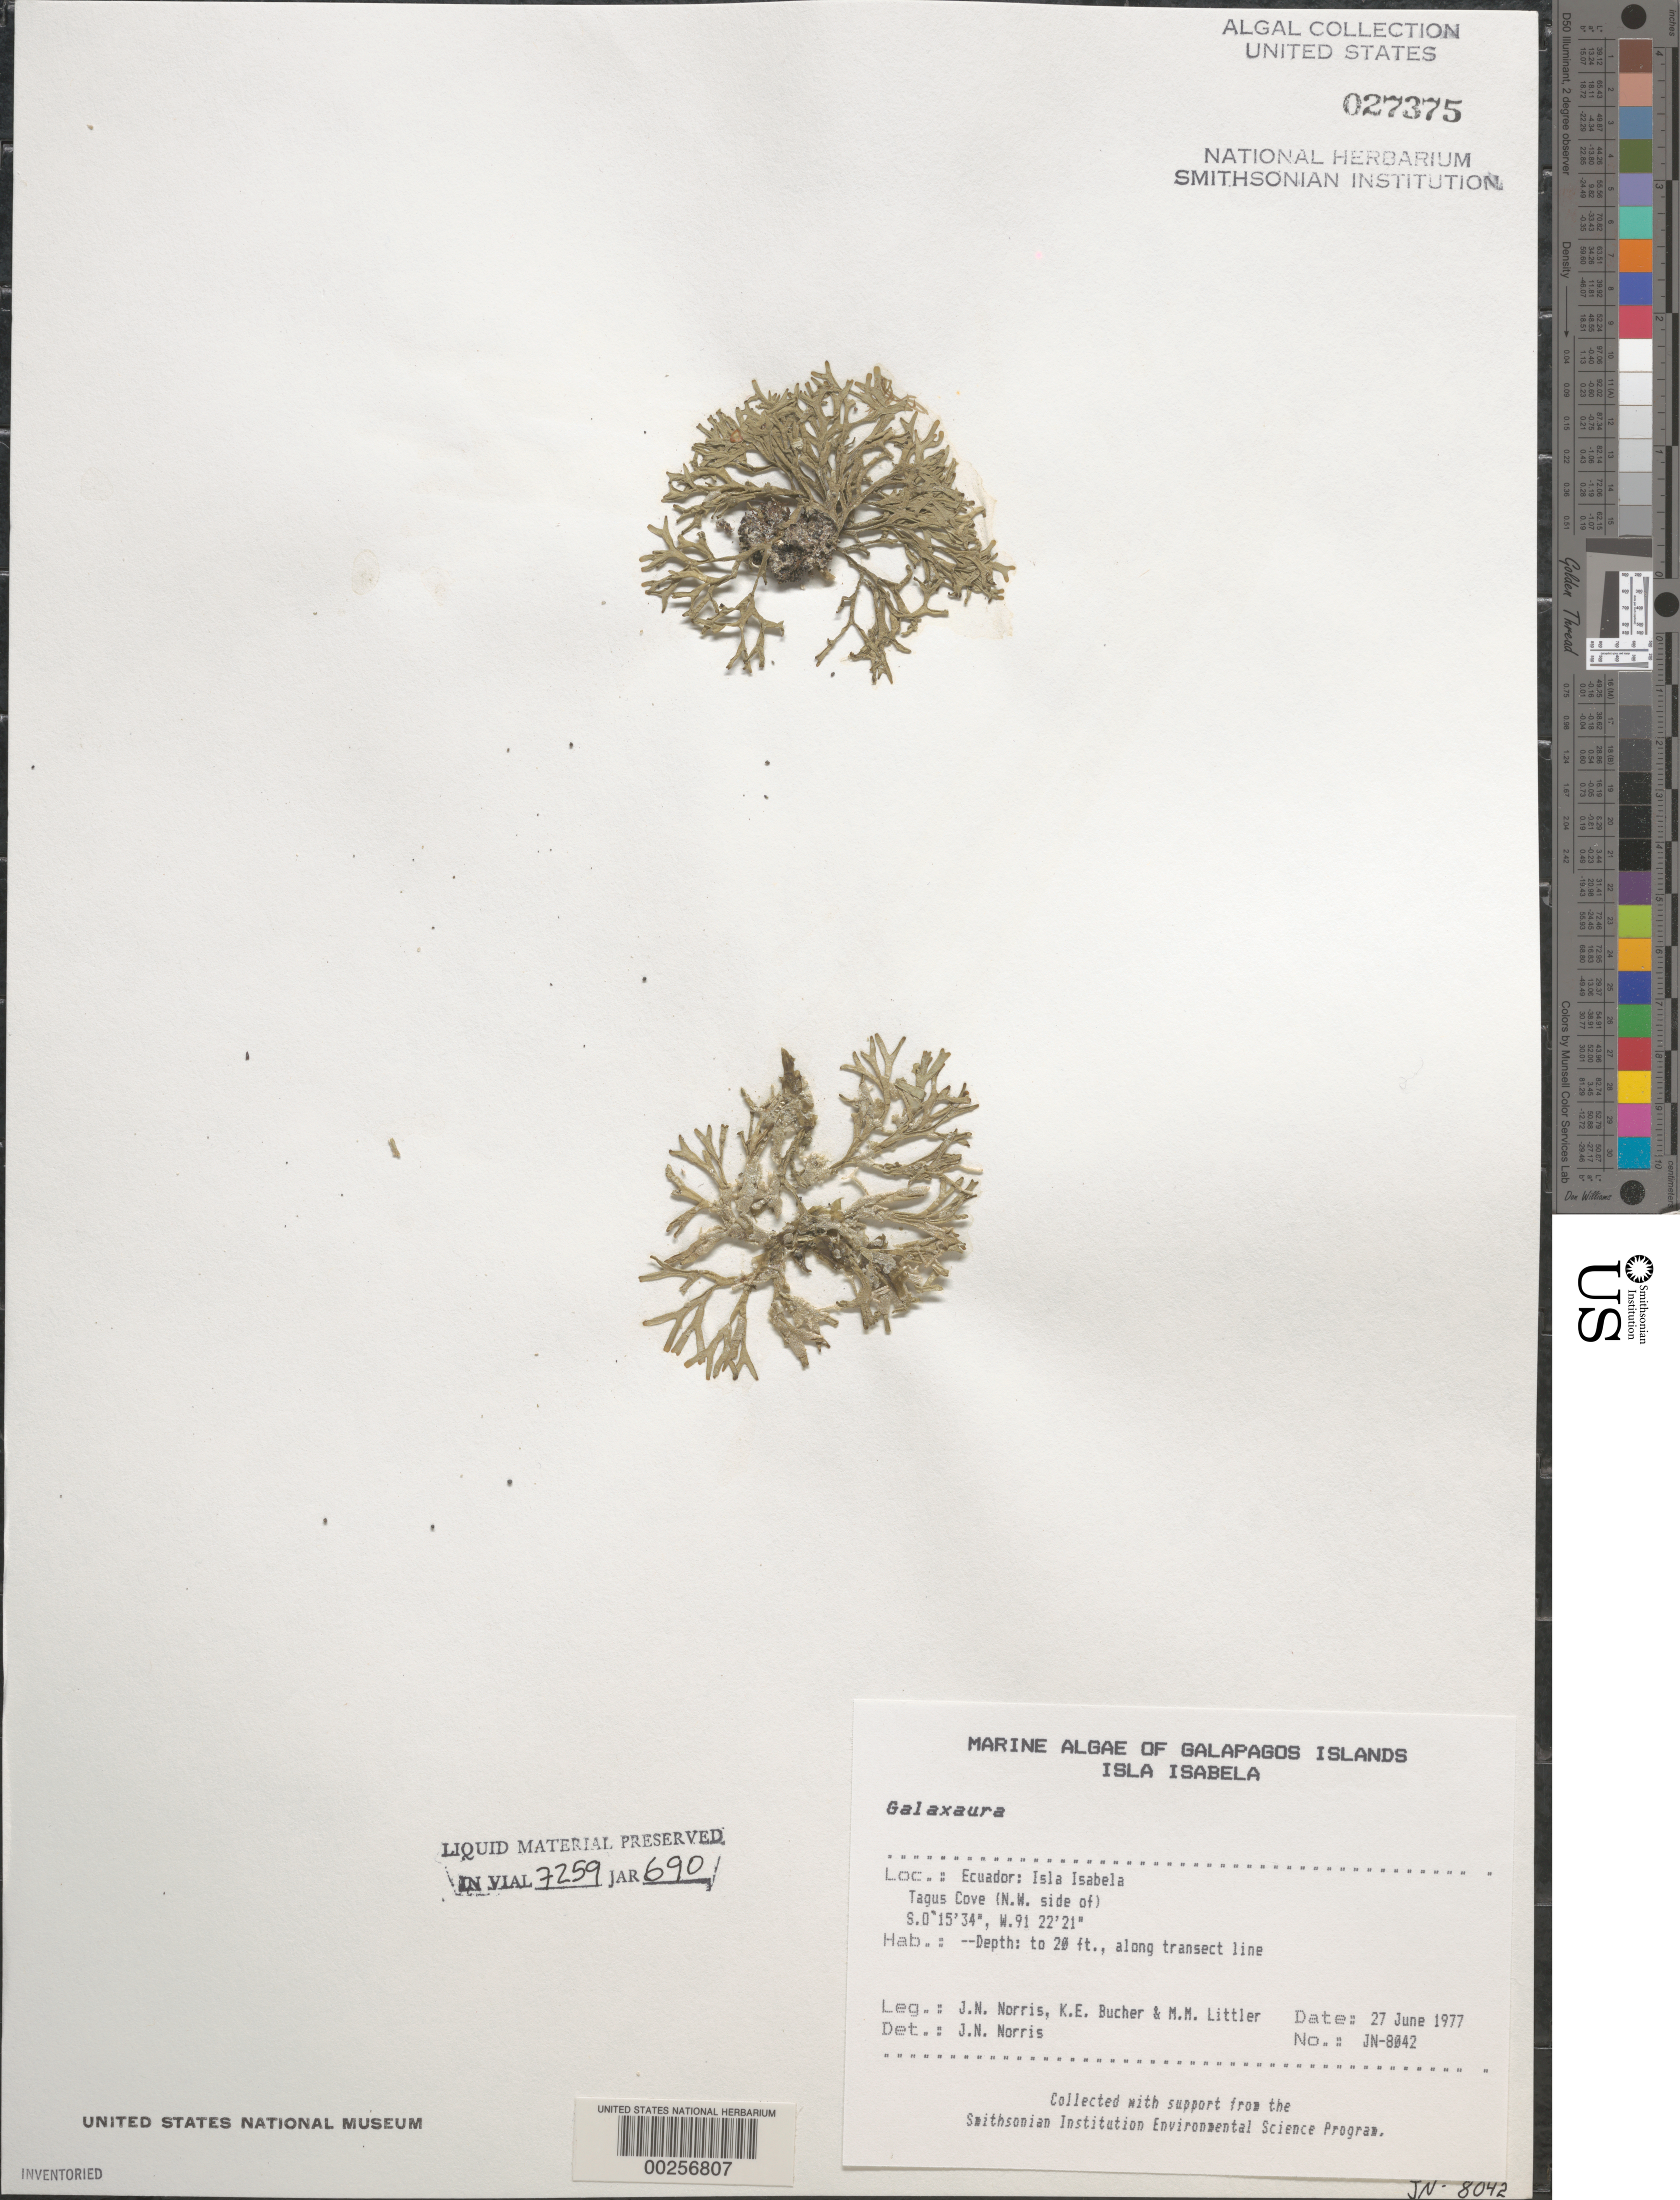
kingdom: Plantae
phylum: Rhodophyta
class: Florideophyceae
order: Nemaliales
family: Galaxauraceae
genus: Galaxaura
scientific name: Galaxaura sp.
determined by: Norris, James N.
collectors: J. N. Norris, K. E. Bucher & M. M. Littler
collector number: JN-8042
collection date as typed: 27 Jun 1977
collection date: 1977-06-27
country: Ecuador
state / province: Colón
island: Isabela [Albemarle]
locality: Tagus Cove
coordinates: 0 15'55"S, 91 22'37"W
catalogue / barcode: US 27375